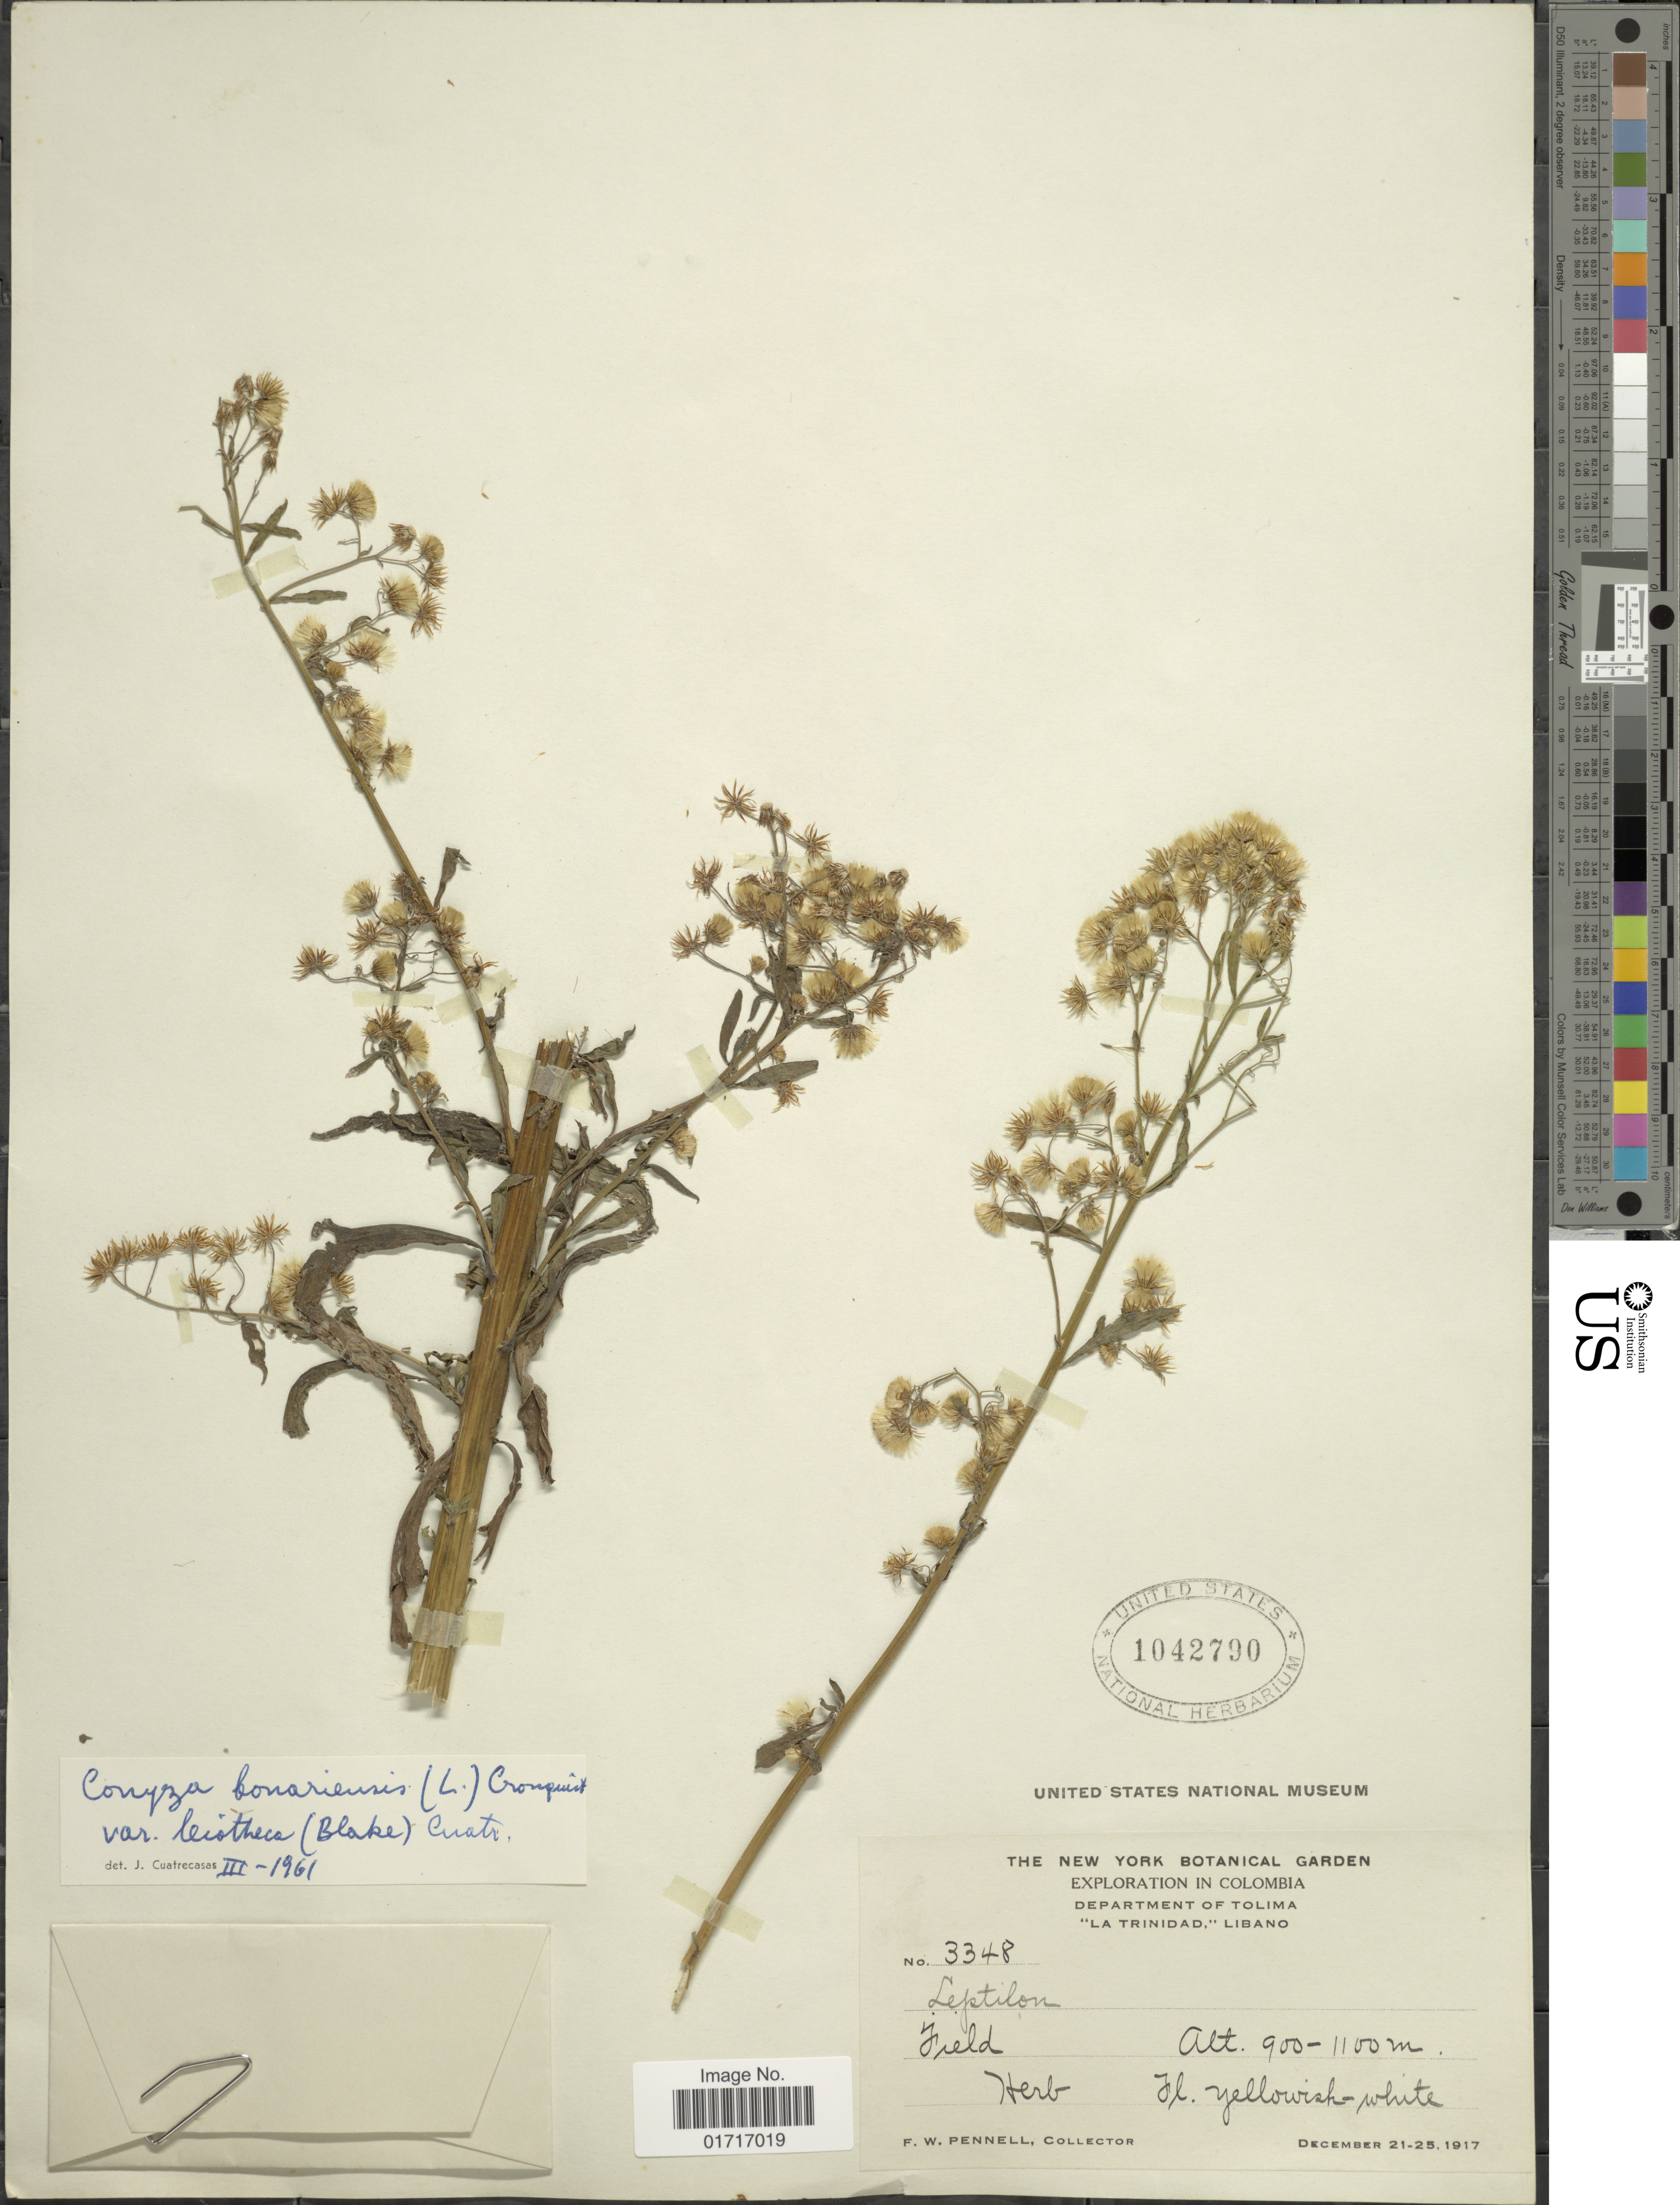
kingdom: Plantae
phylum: Tracheophyta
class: Magnoliopsida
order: Asterales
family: Asteraceae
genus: Conyza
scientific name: Conyza bonariensis var. leiotheca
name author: (S.F. Blake) Cuatrec.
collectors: F. W. Pennell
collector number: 3348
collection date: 1917-12-21/1917-12-25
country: Colombia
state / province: Tolima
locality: Departmemt of Tolima. "La Trinidad,"Libano.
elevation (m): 900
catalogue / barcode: US 1042790